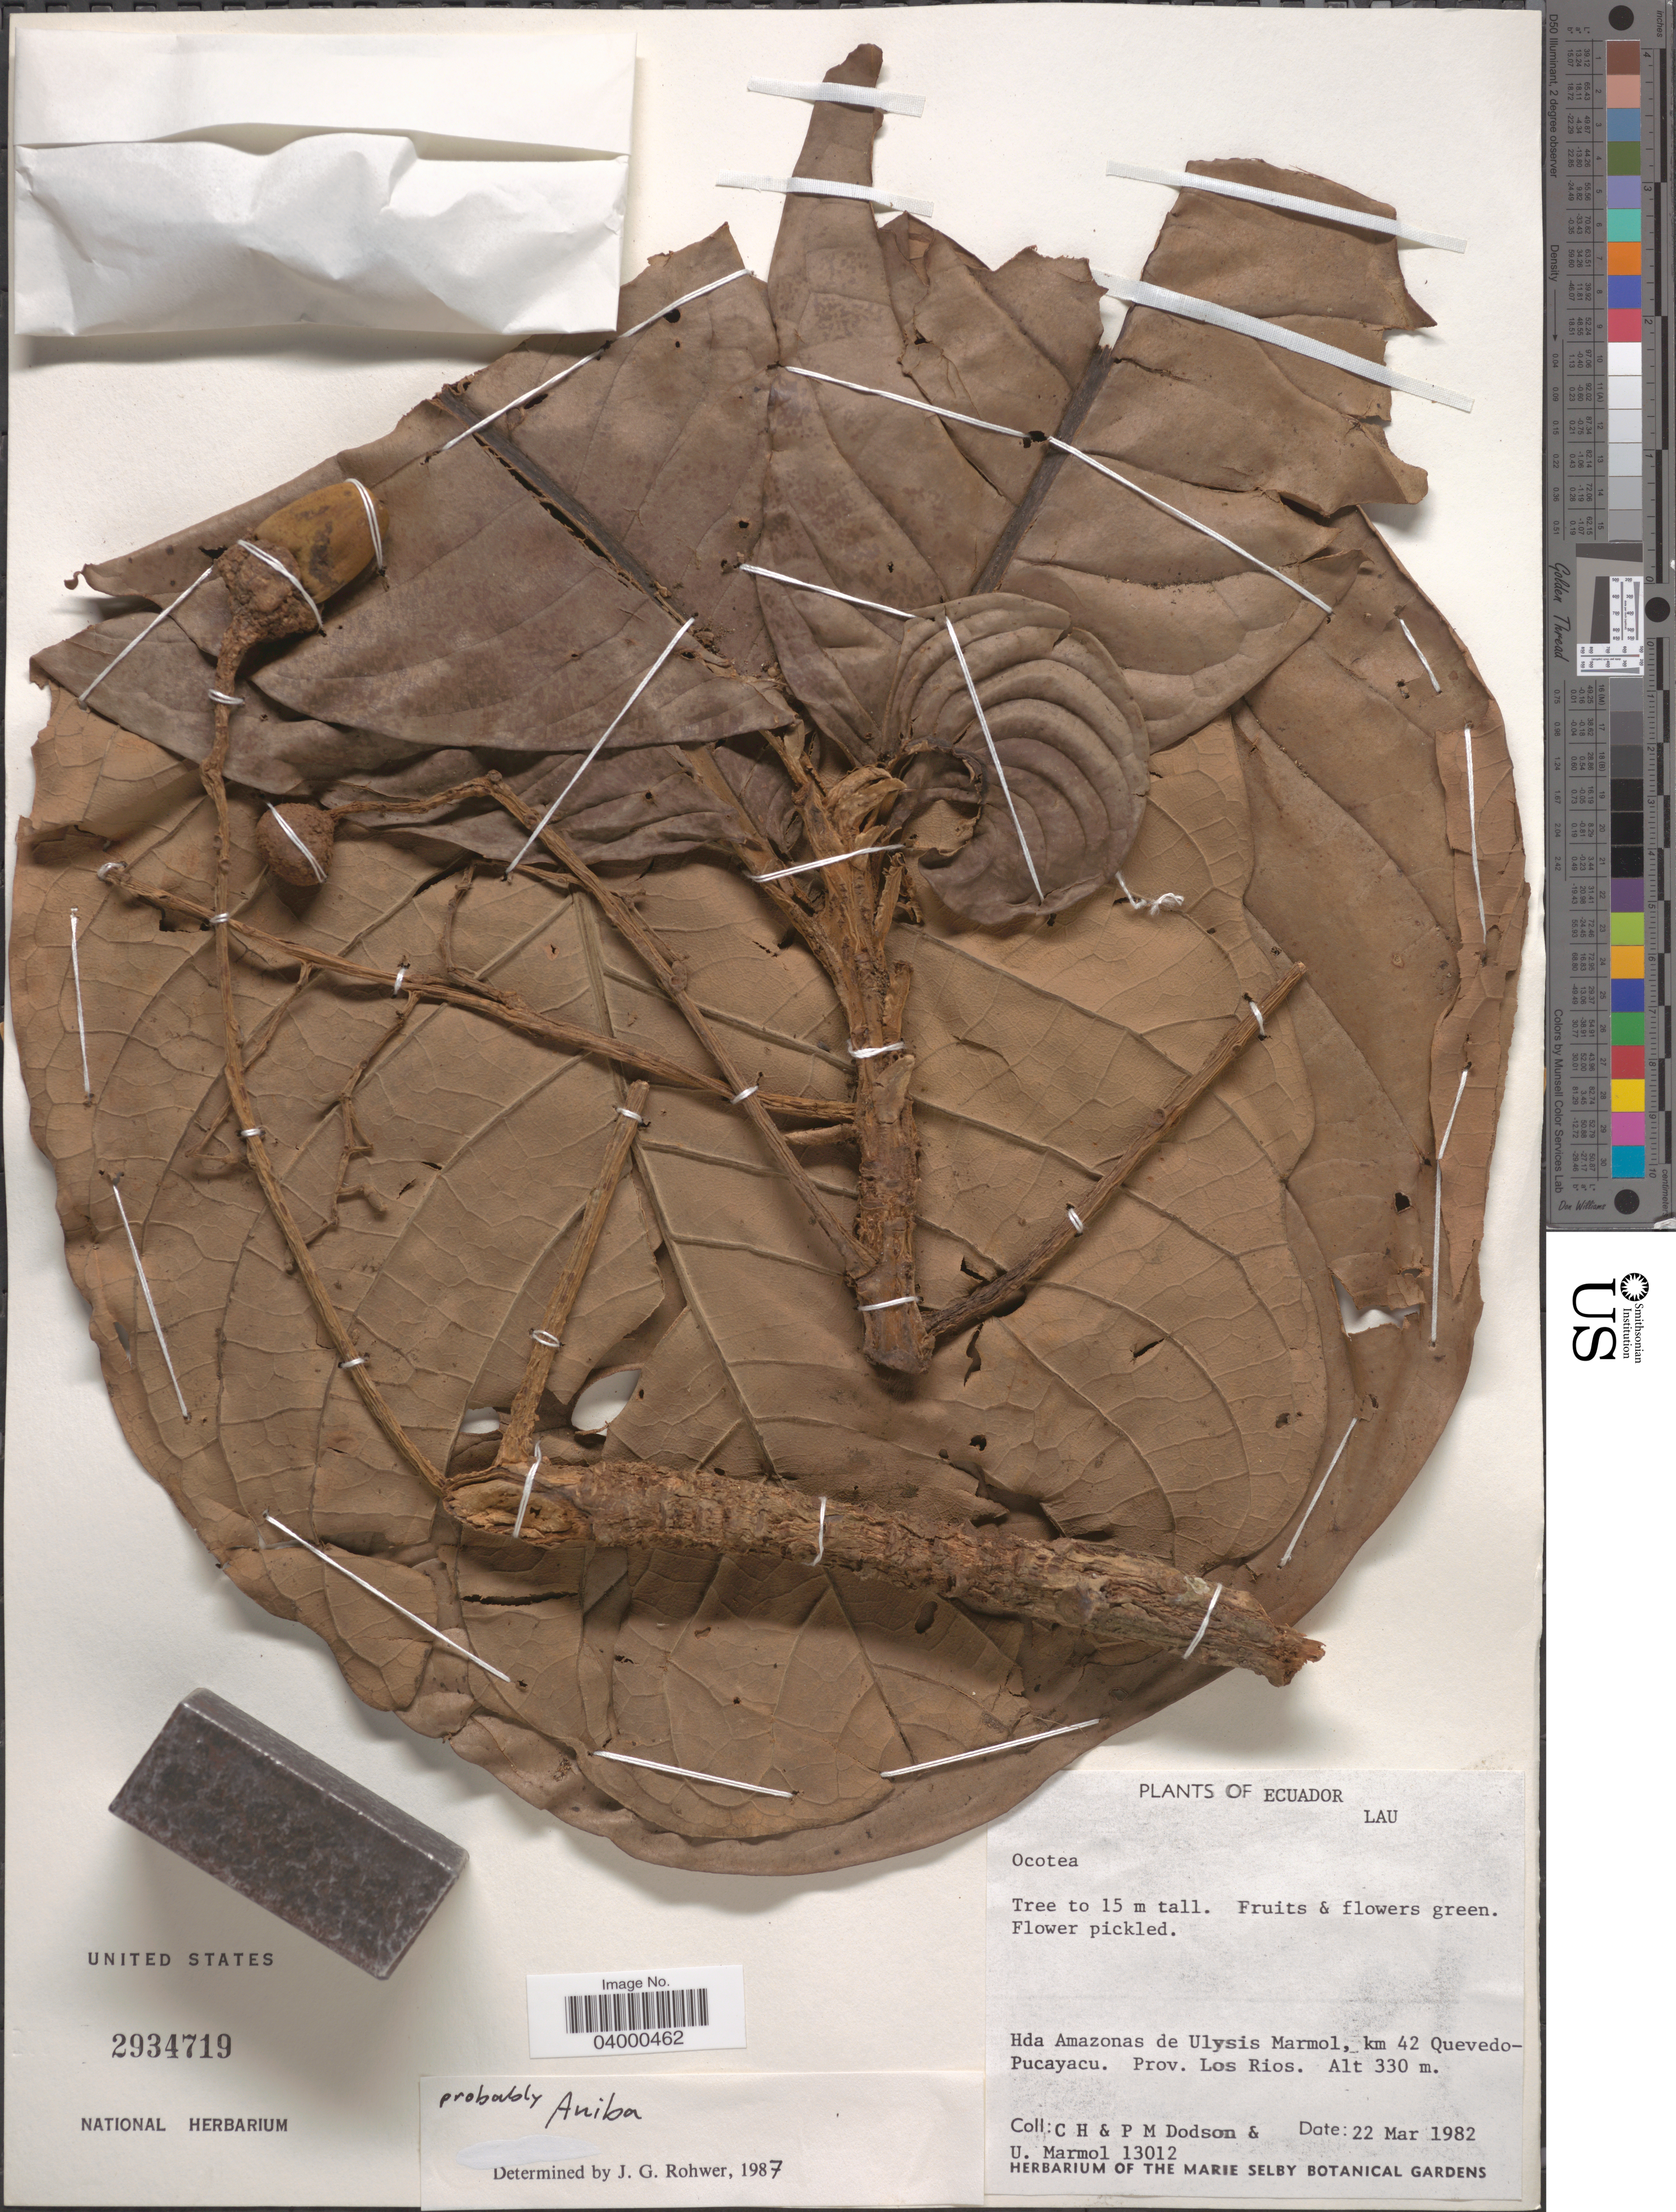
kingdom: Plantae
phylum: Tracheophyta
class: Magnoliopsida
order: Laurales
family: Lauraceae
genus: Aniba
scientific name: Aniba magnifica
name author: W. Palacios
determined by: Soler-Umbarila, Luis Fernando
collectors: C. H. Dodson, P. M. Dodson & U. Marmol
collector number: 13012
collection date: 1982-03-22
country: Ecuador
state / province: Los Ríos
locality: Hda Amazonas de Ulysis Marmol, km 42 Quevedo-Pucayacu.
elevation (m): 330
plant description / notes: Cited by Walter A. Palacios, Phytotaxa 346 (2): 184. 2018.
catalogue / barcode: US 2934719